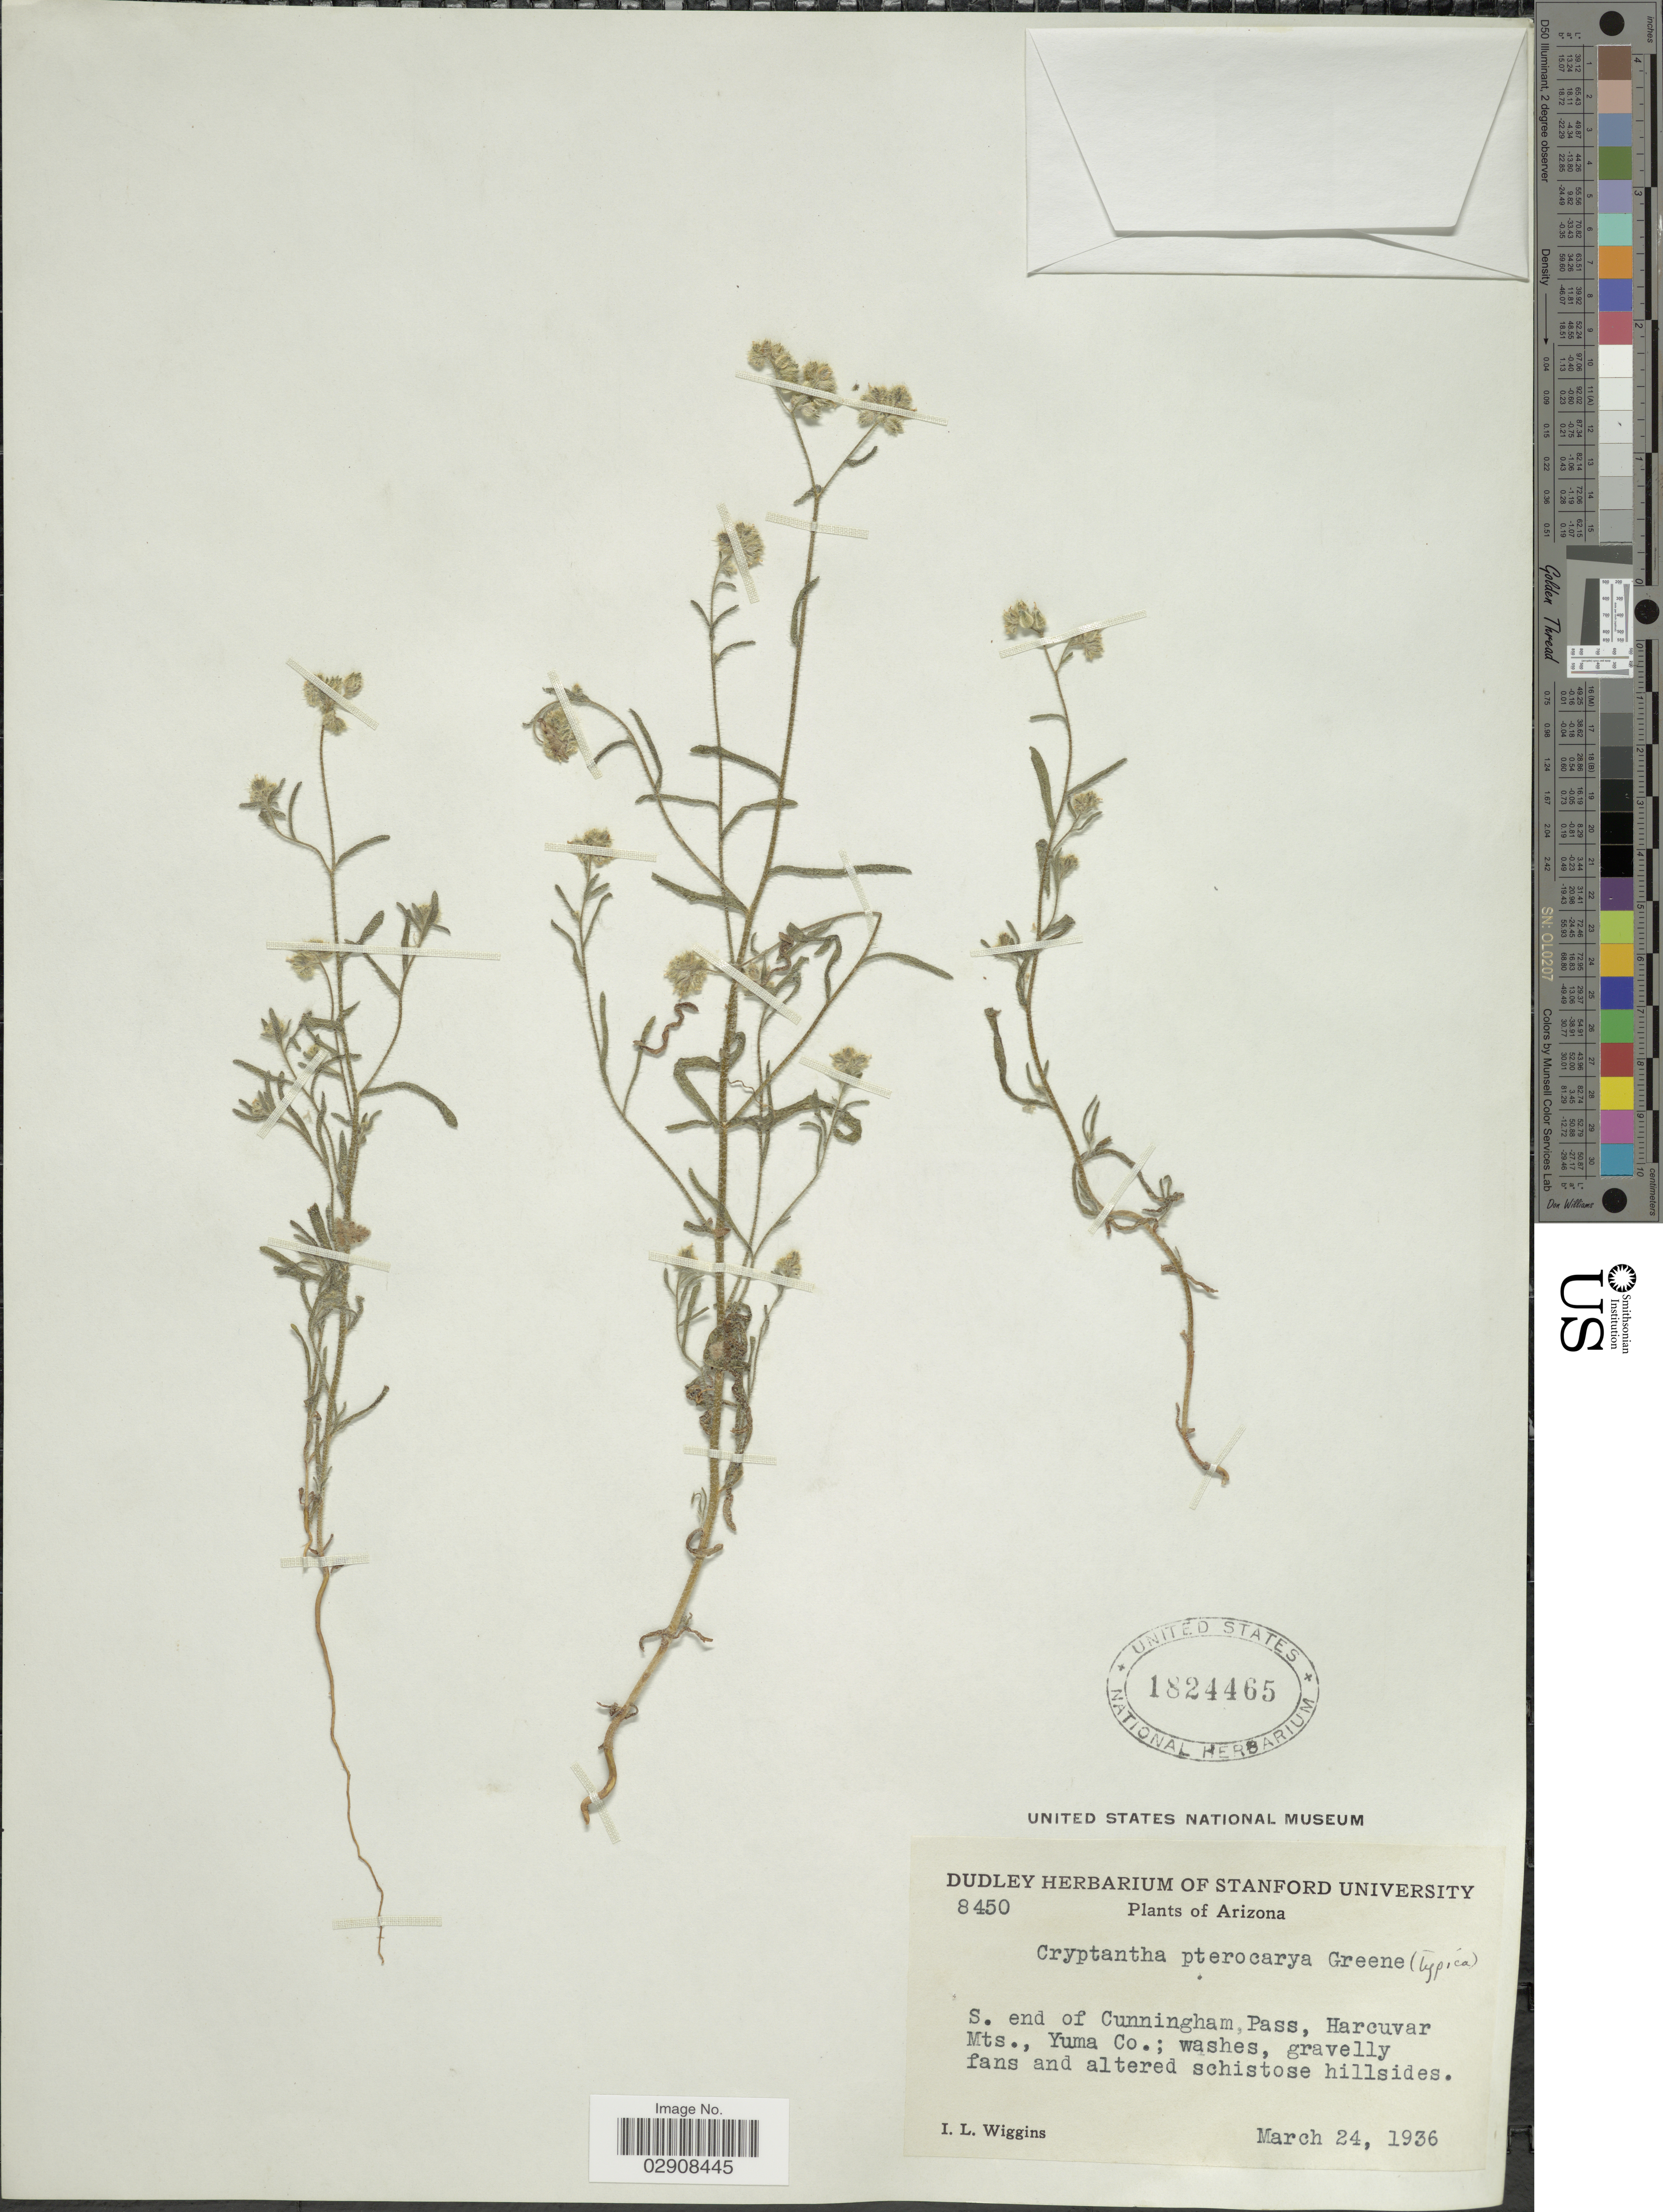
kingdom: Plantae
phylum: Tracheophyta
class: Magnoliopsida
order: Boraginales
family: Boraginaceae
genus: Cryptantha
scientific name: Cryptantha pterocarya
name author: (Torr.) Greene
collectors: I. L. Wiggins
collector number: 8450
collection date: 1936-03-24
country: United States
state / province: Arizona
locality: S. end of Cunnigham Pass, Harcuvar Mts., Yuma Co.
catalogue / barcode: US 1824465